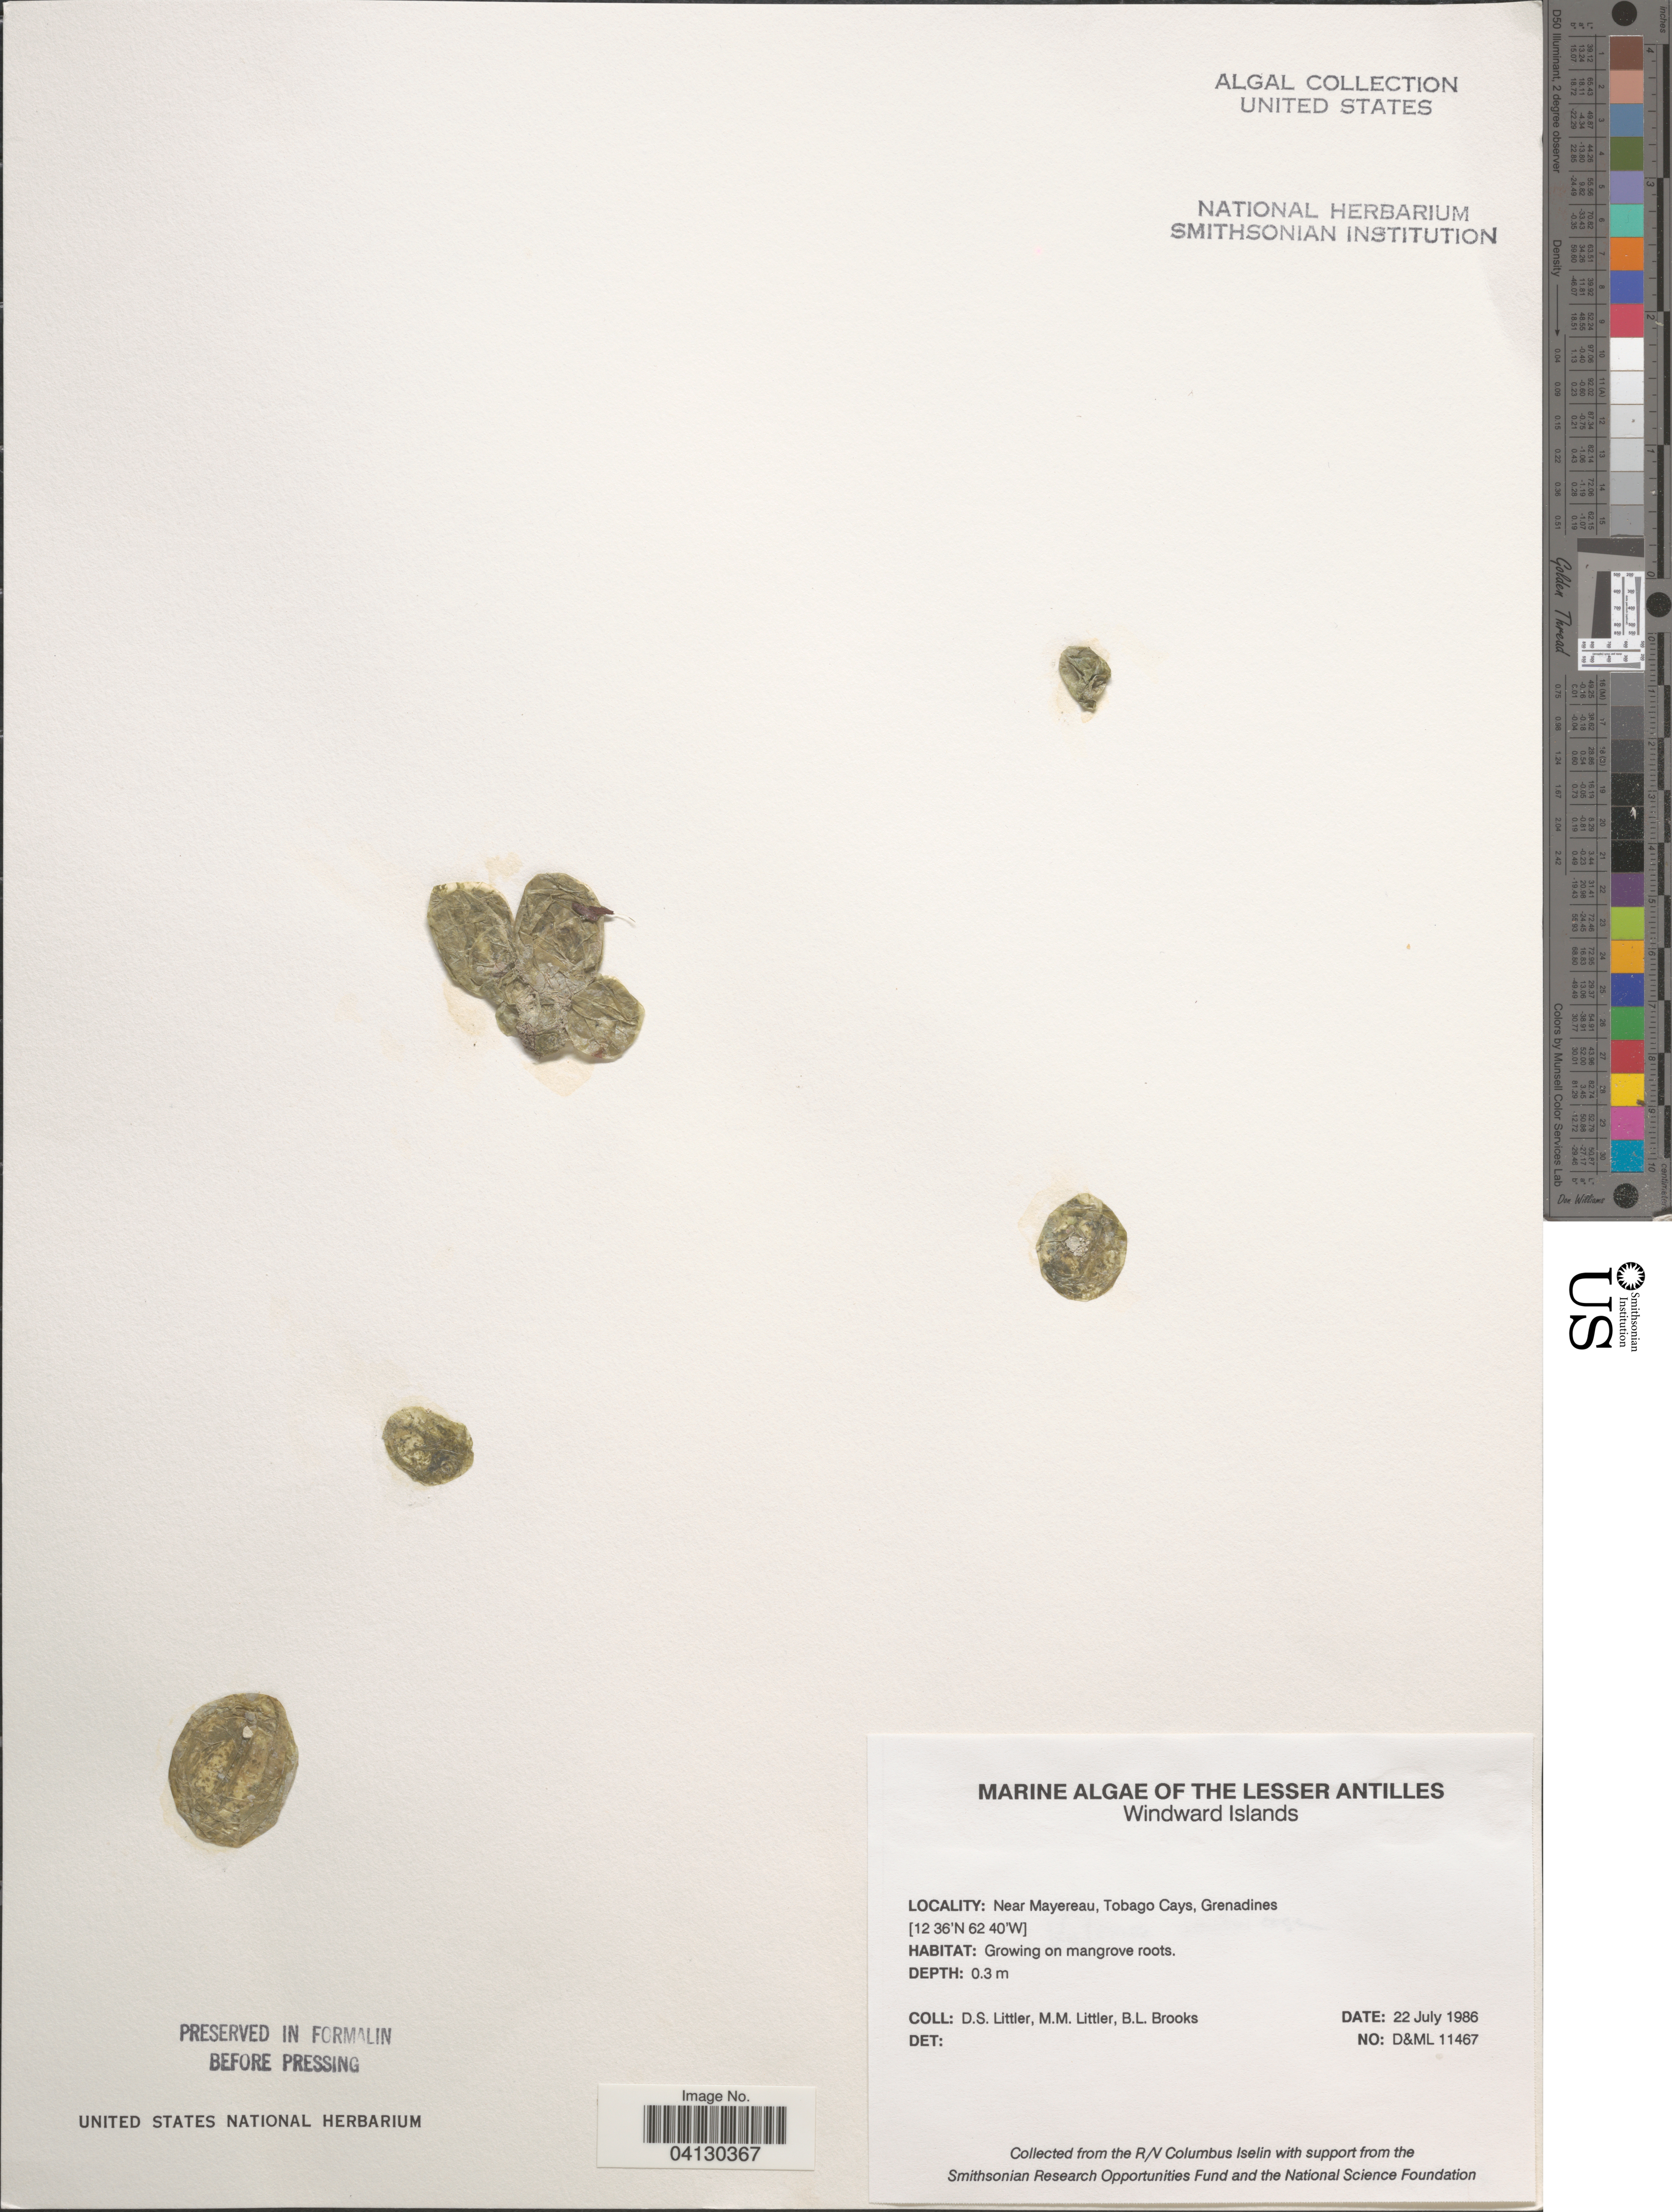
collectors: D. S. Littler & B. Brooks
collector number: D&ML11467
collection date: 1986-07-22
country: St. Vincent - Grenadines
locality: The Lesser Antilles. Windward Islands. Near Mayereau, Tobago Cays, Grenadines.